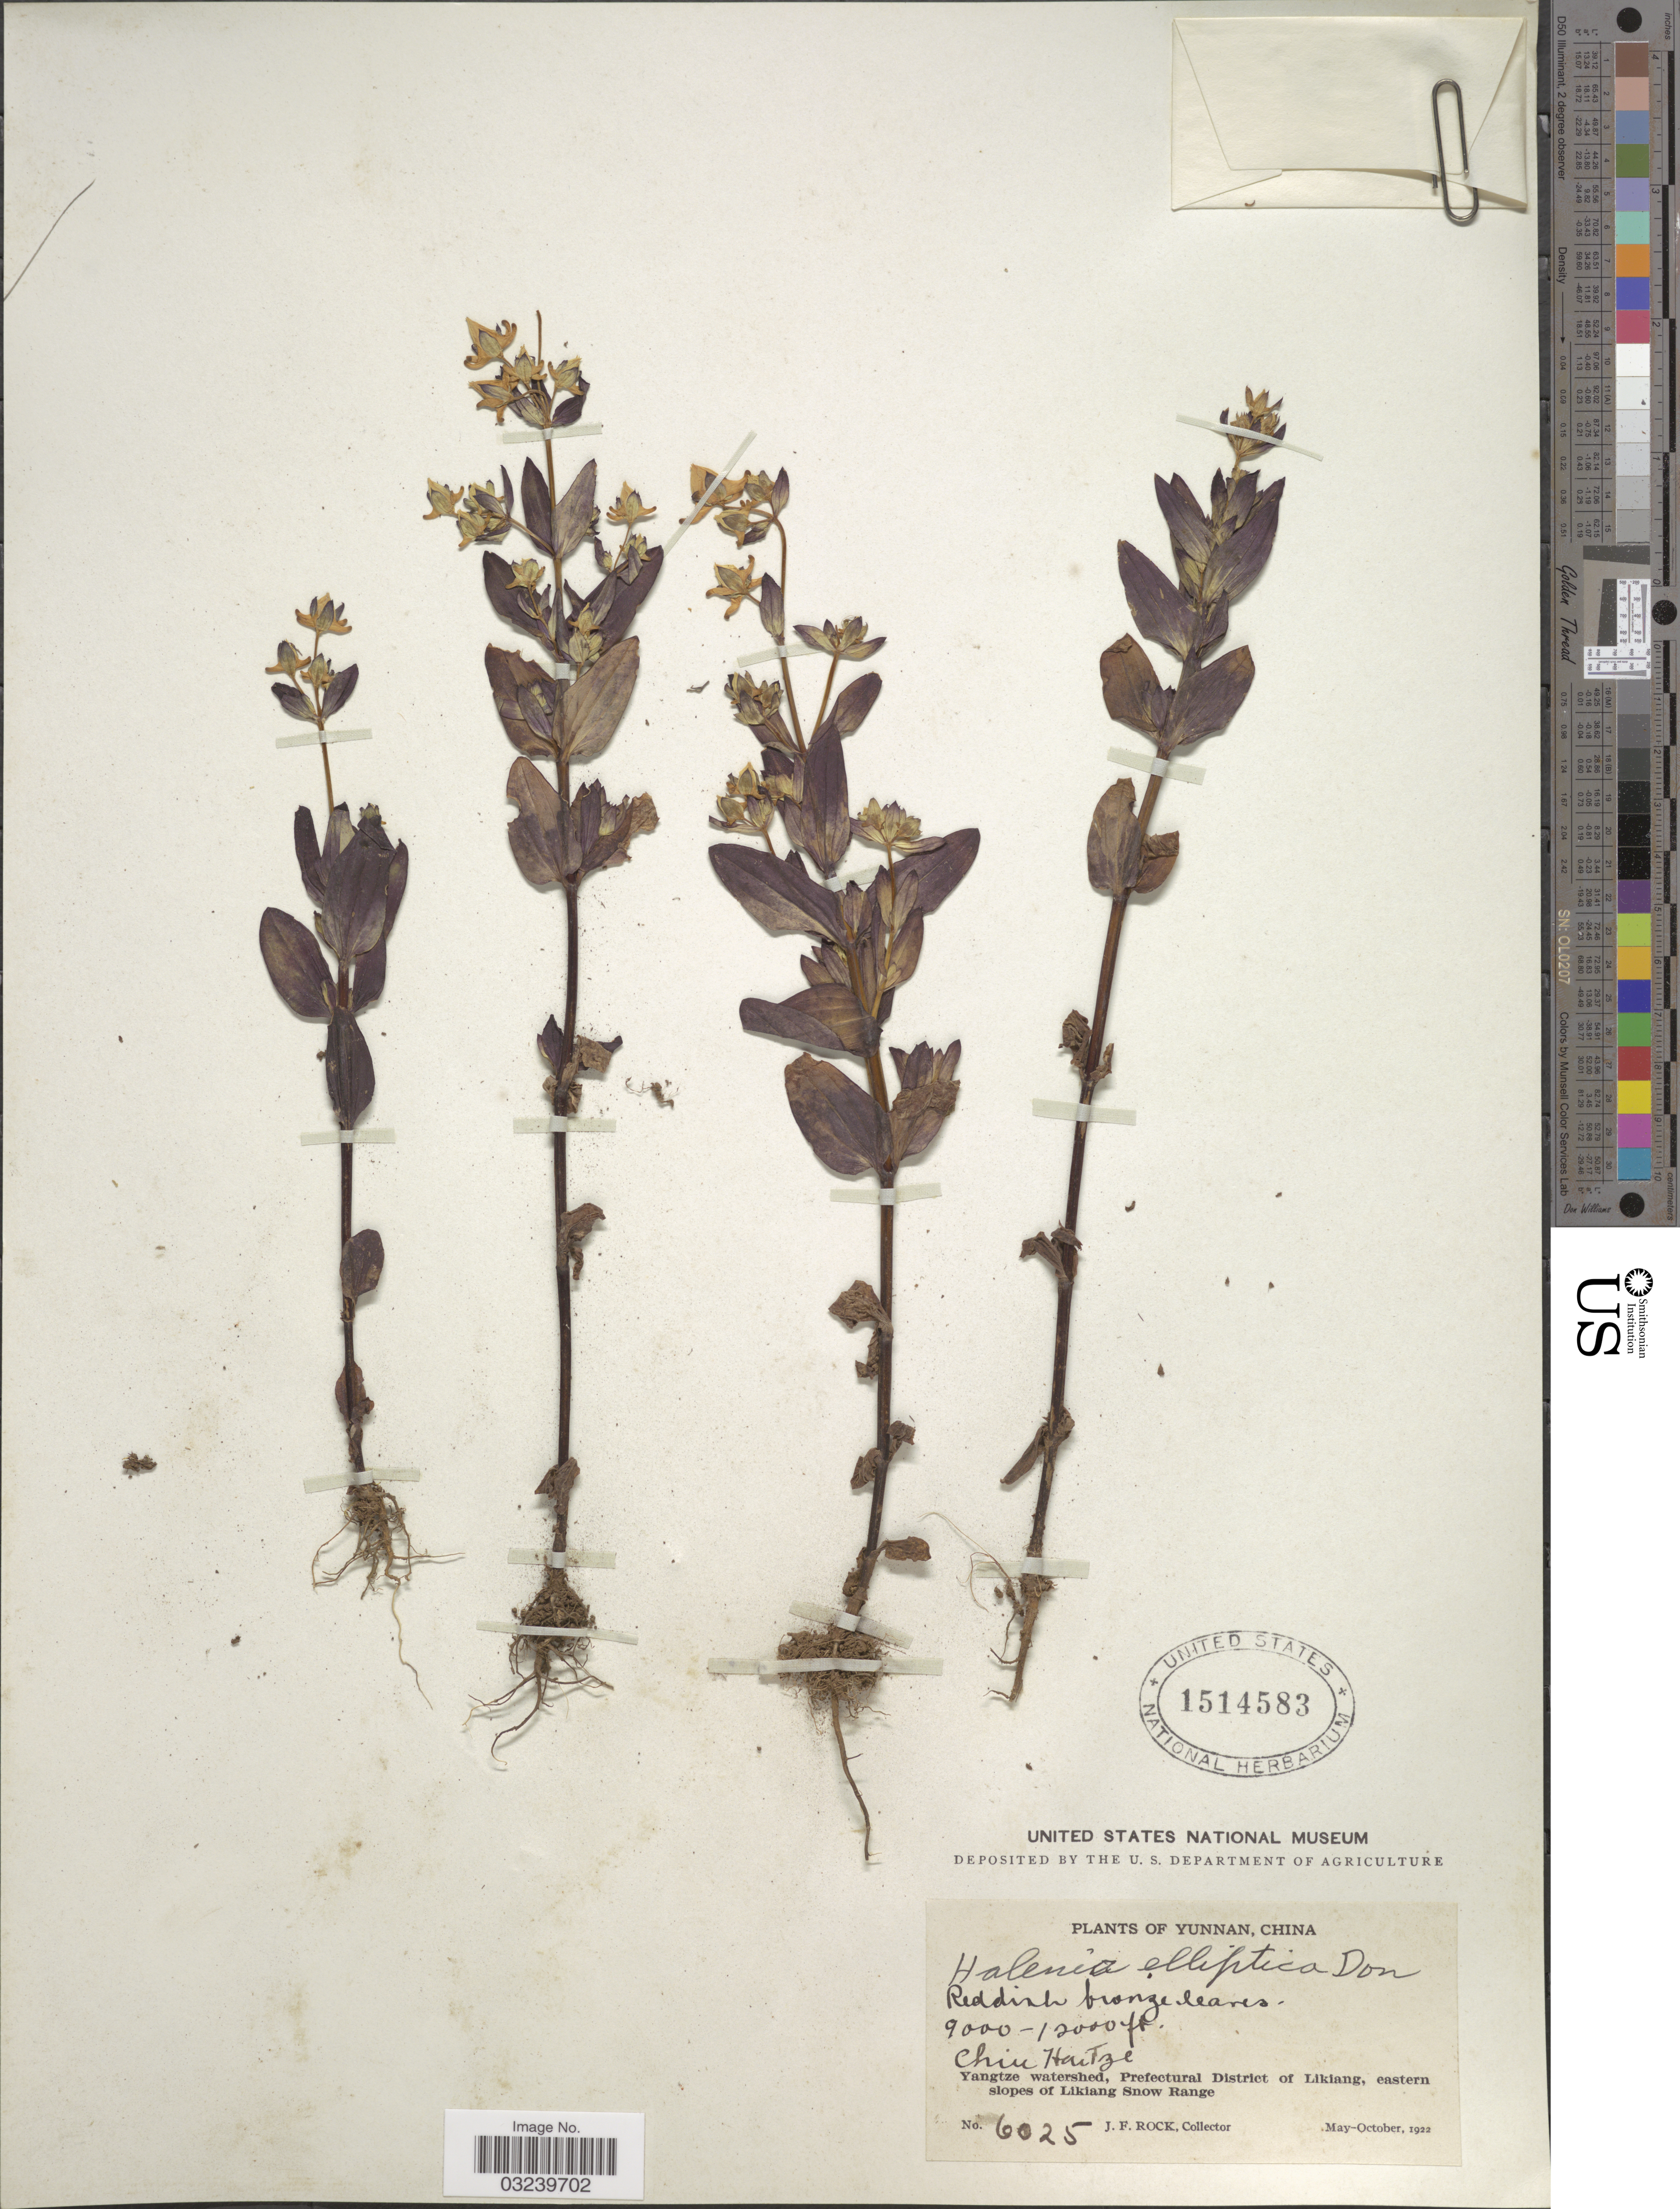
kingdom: Plantae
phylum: Tracheophyta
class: Magnoliopsida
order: Gentianales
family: Gentianaceae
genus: Halenia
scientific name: Halenia elliptica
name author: D. Don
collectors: J. Rock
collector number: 6025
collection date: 1922-05/1922-10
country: China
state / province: Yunnan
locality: Chiu Hai Tze, Yangtze watershed, Prefectural District of Likiang, eastern slopes of Likiang Snow Range.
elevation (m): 2743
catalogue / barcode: US 1514583